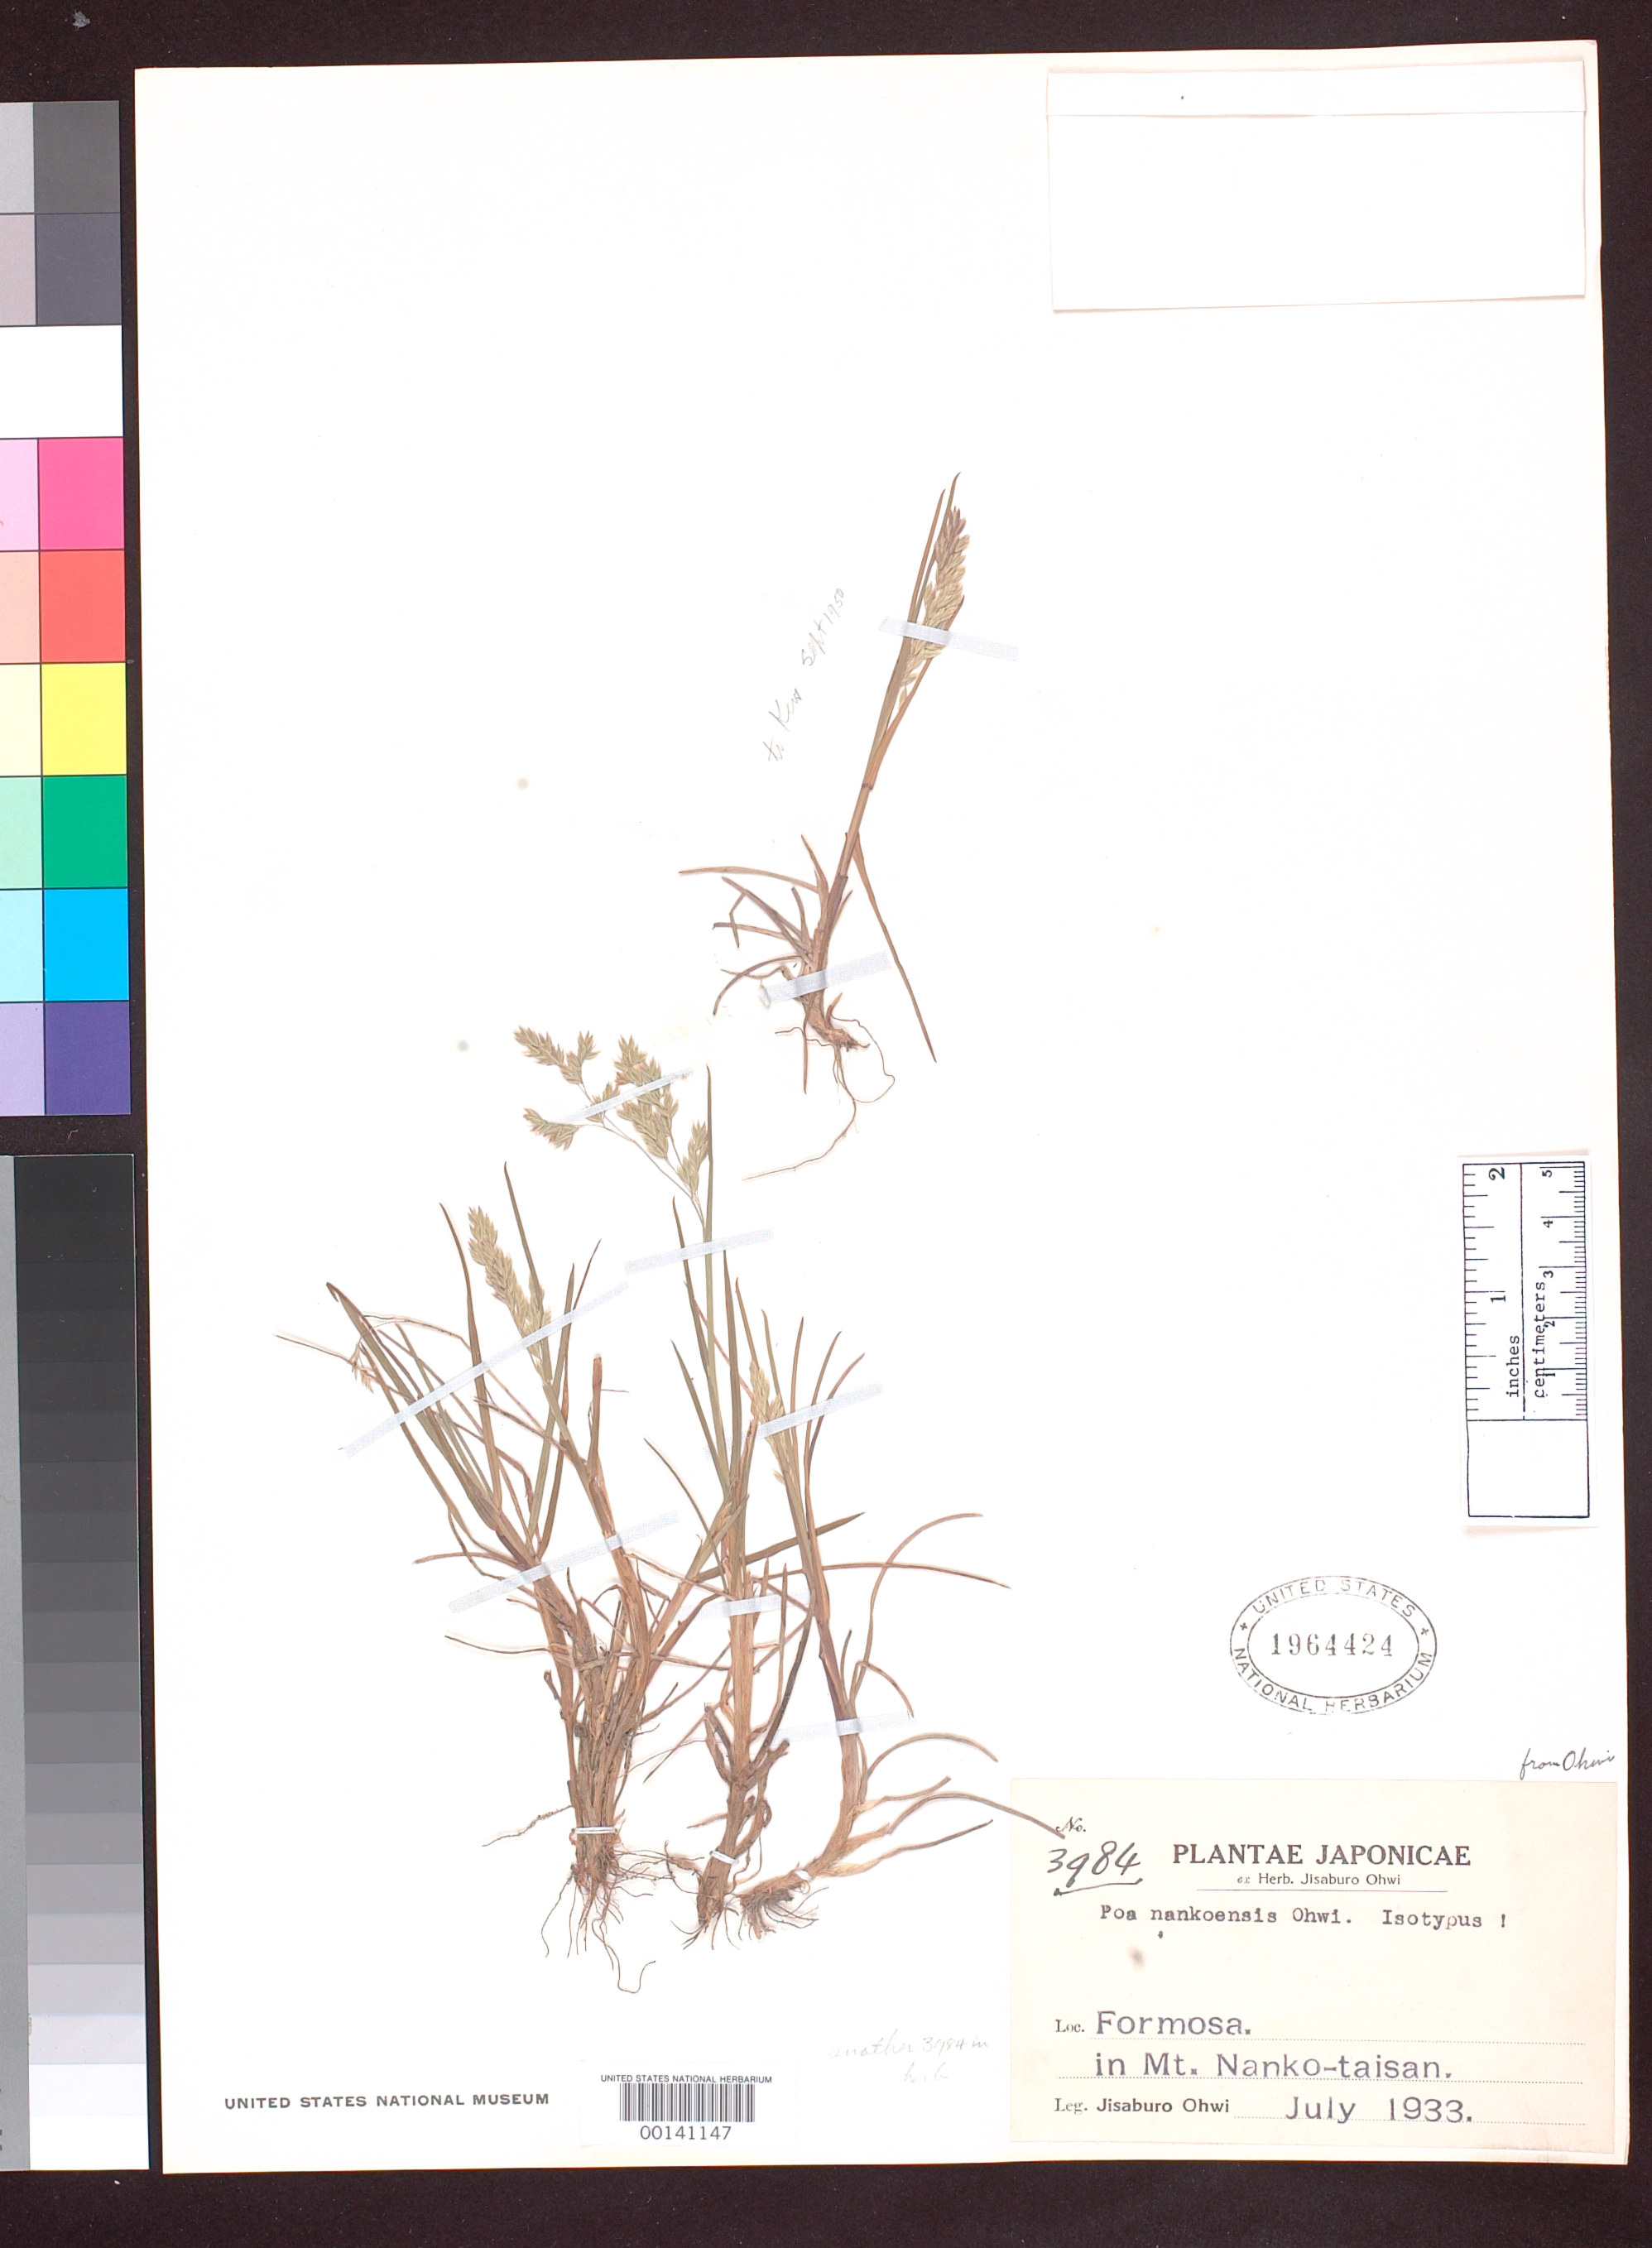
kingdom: Plantae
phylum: Tracheophyta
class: Liliopsida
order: Poales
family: Poaceae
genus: Poa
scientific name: Poa nankoensis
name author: Ohwi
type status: Isotype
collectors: J. Ohwi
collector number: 3984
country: Taiwan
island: Taiwan [Formosa]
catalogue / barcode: US 1964424